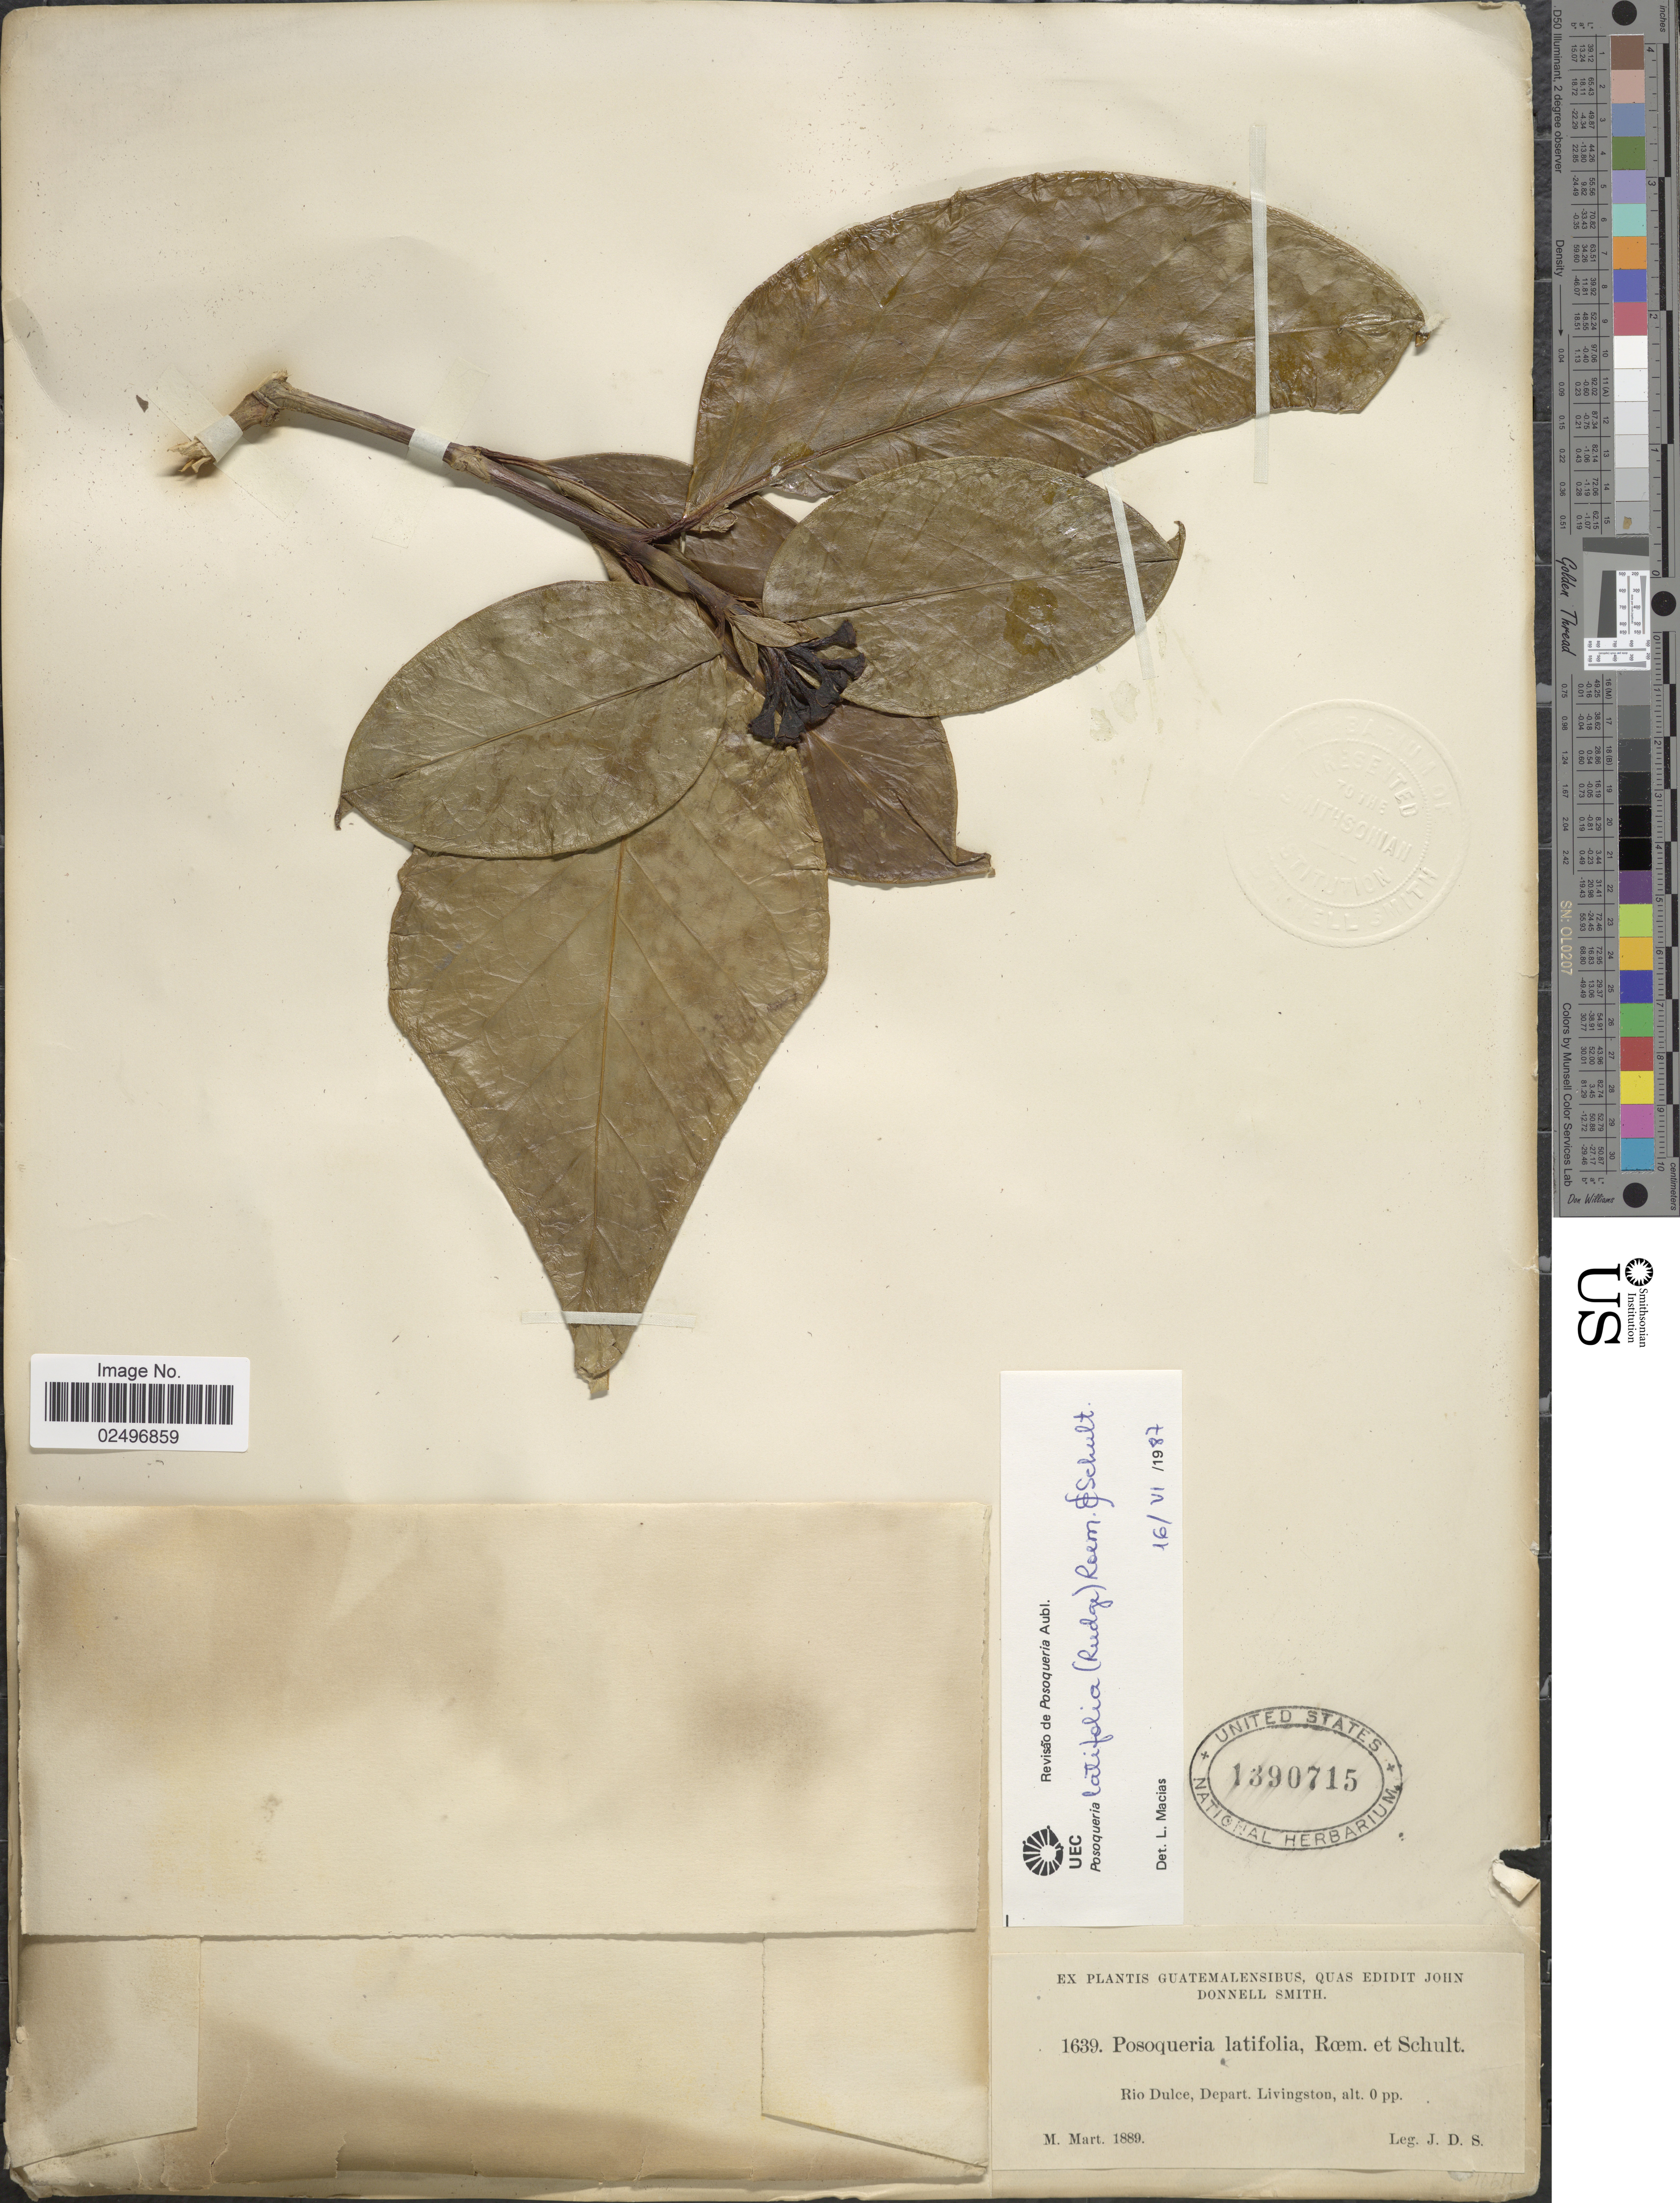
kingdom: Plantae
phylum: Tracheophyta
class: Magnoliopsida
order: Gentianales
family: Rubiaceae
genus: Posoqueria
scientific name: Posoqueria latifolia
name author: (Rudge) Roem. & Schult.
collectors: J. Donnell Smith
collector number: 1639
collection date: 1889-03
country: Guatemala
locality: Rio Dulce, Depart. Livingston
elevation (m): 0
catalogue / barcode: US 1390715